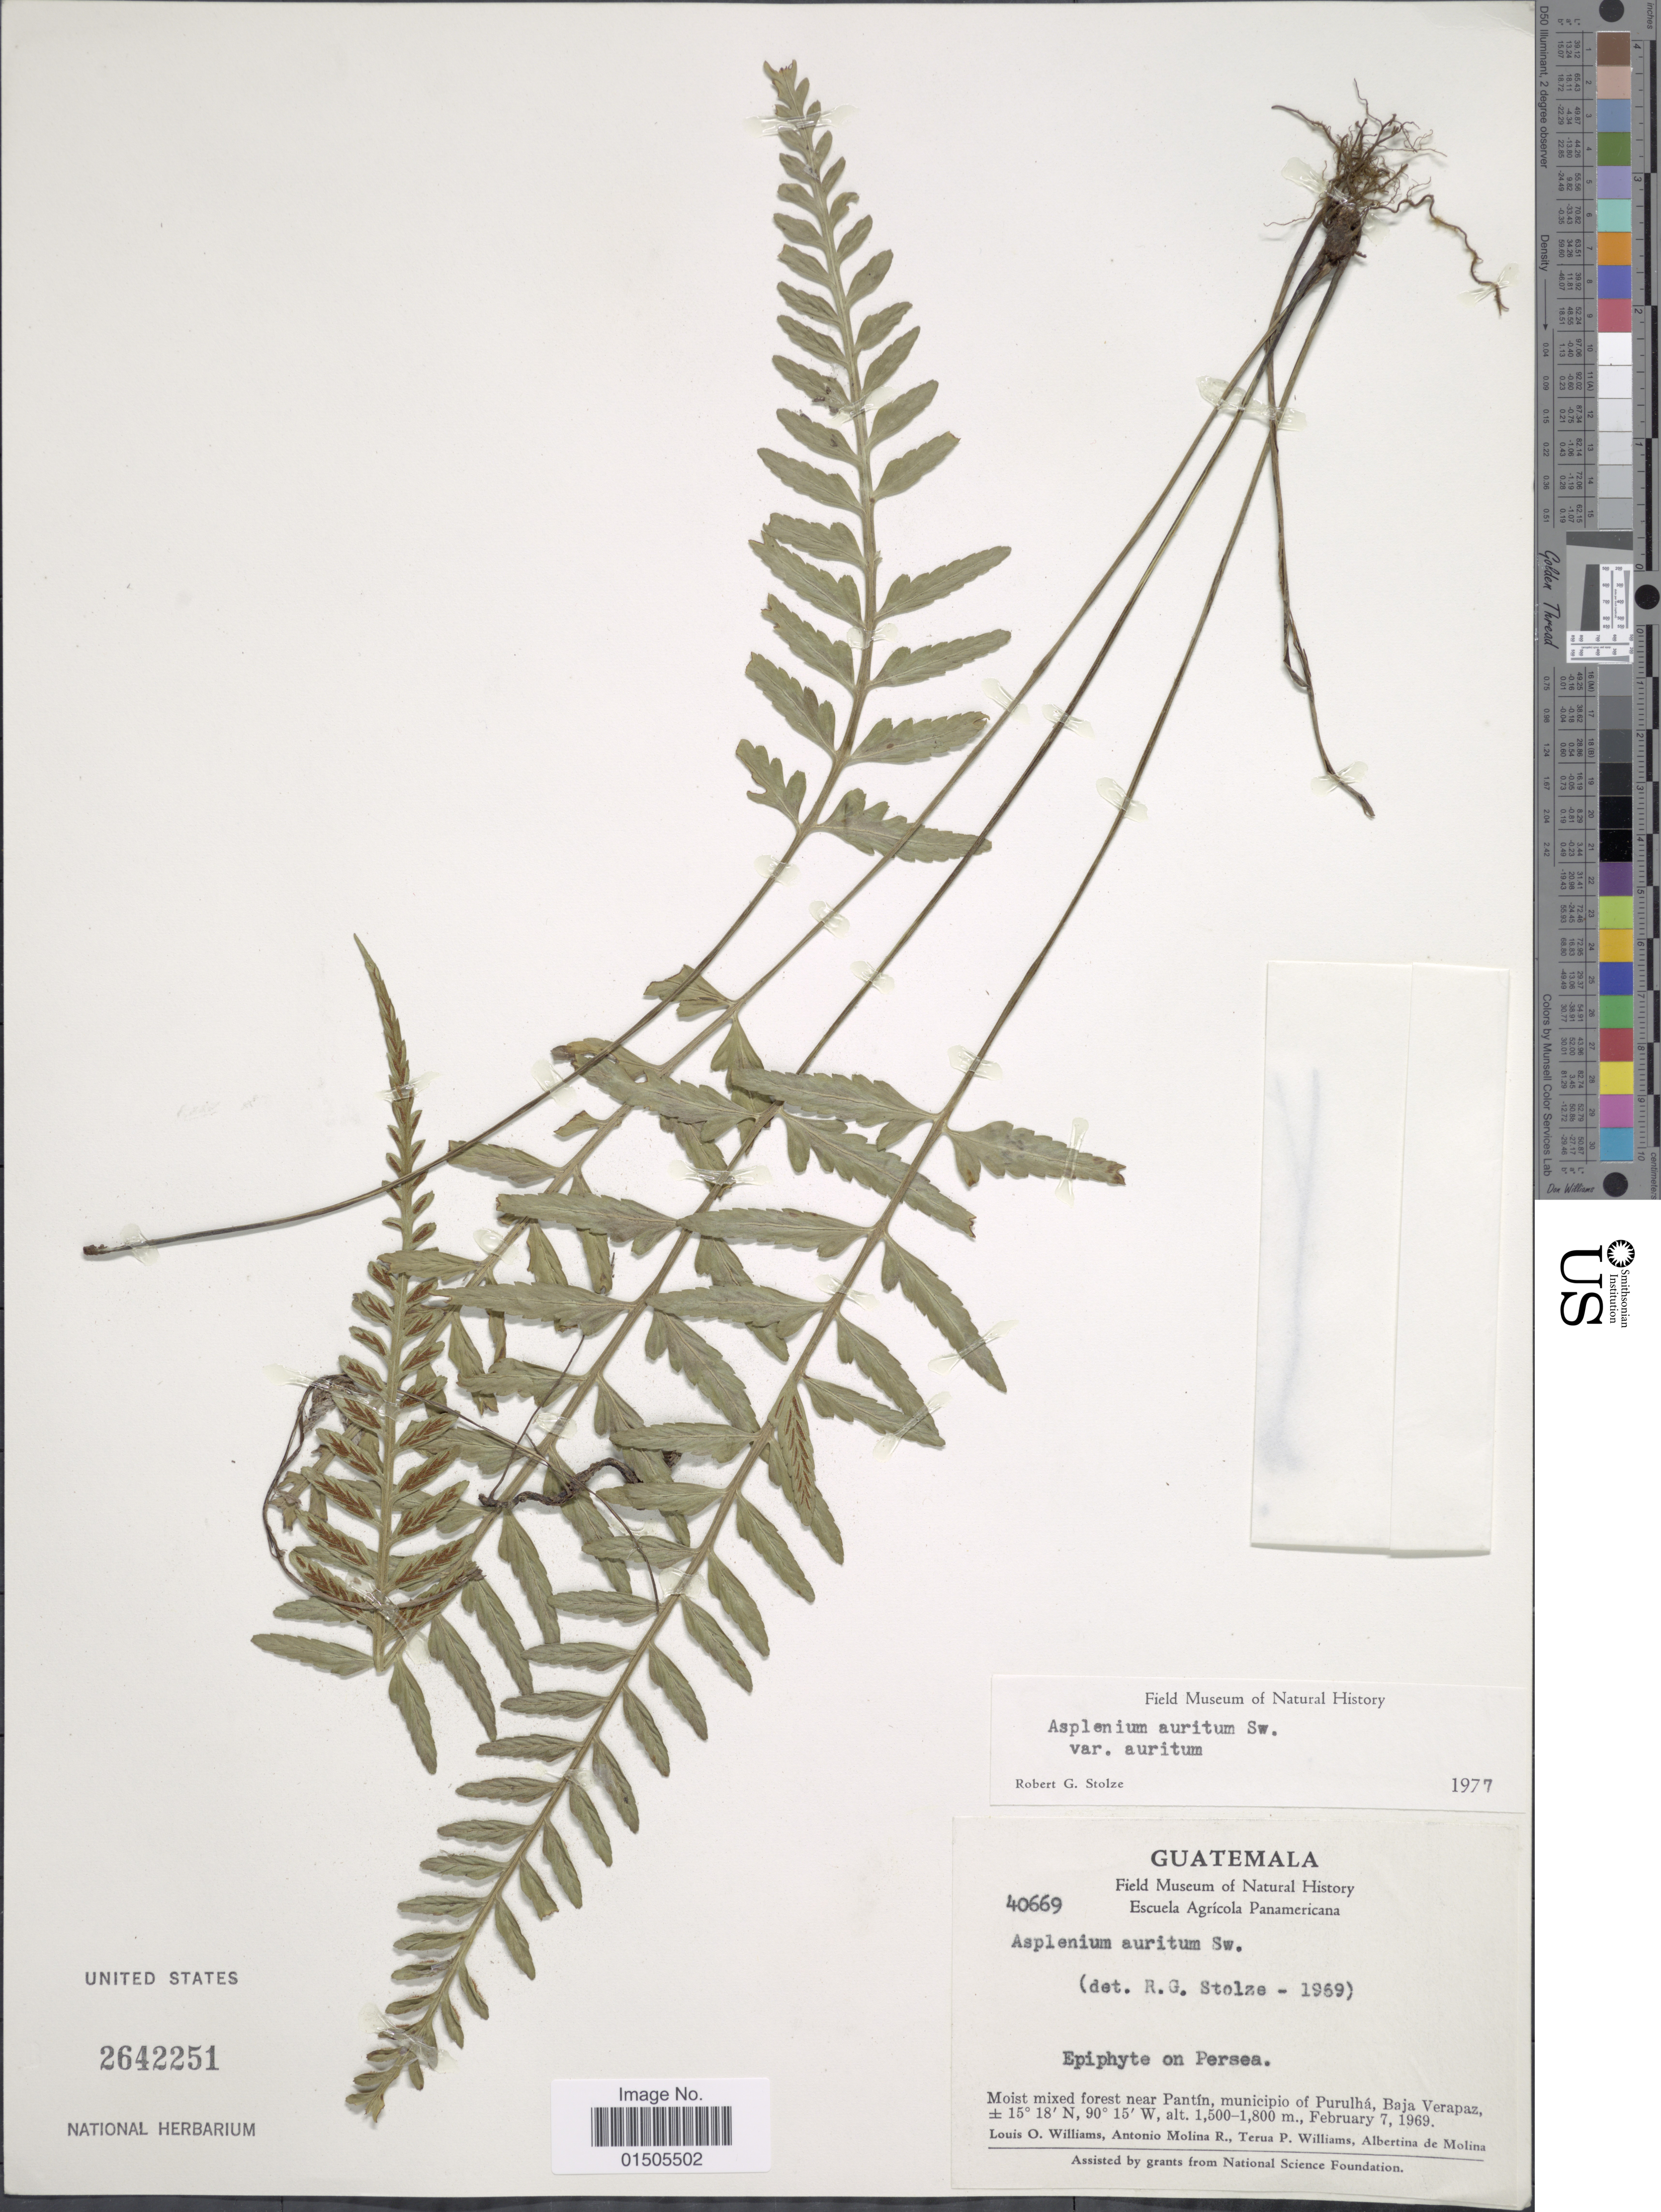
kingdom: Plantae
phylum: Tracheophyta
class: Polypodiopsida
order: Polypodiales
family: Aspleniaceae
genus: Asplenium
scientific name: Asplenium auritum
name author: Sw.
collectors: L. O. Williams, A. Molina R., T. Williams & A. R. Molina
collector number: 40669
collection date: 1969-02-07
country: Guatemala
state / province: Baja Verapaz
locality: Epiphyte on Persea, moist mixed forest near Pantin muncipio of Purulha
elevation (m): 1500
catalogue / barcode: US 2642251